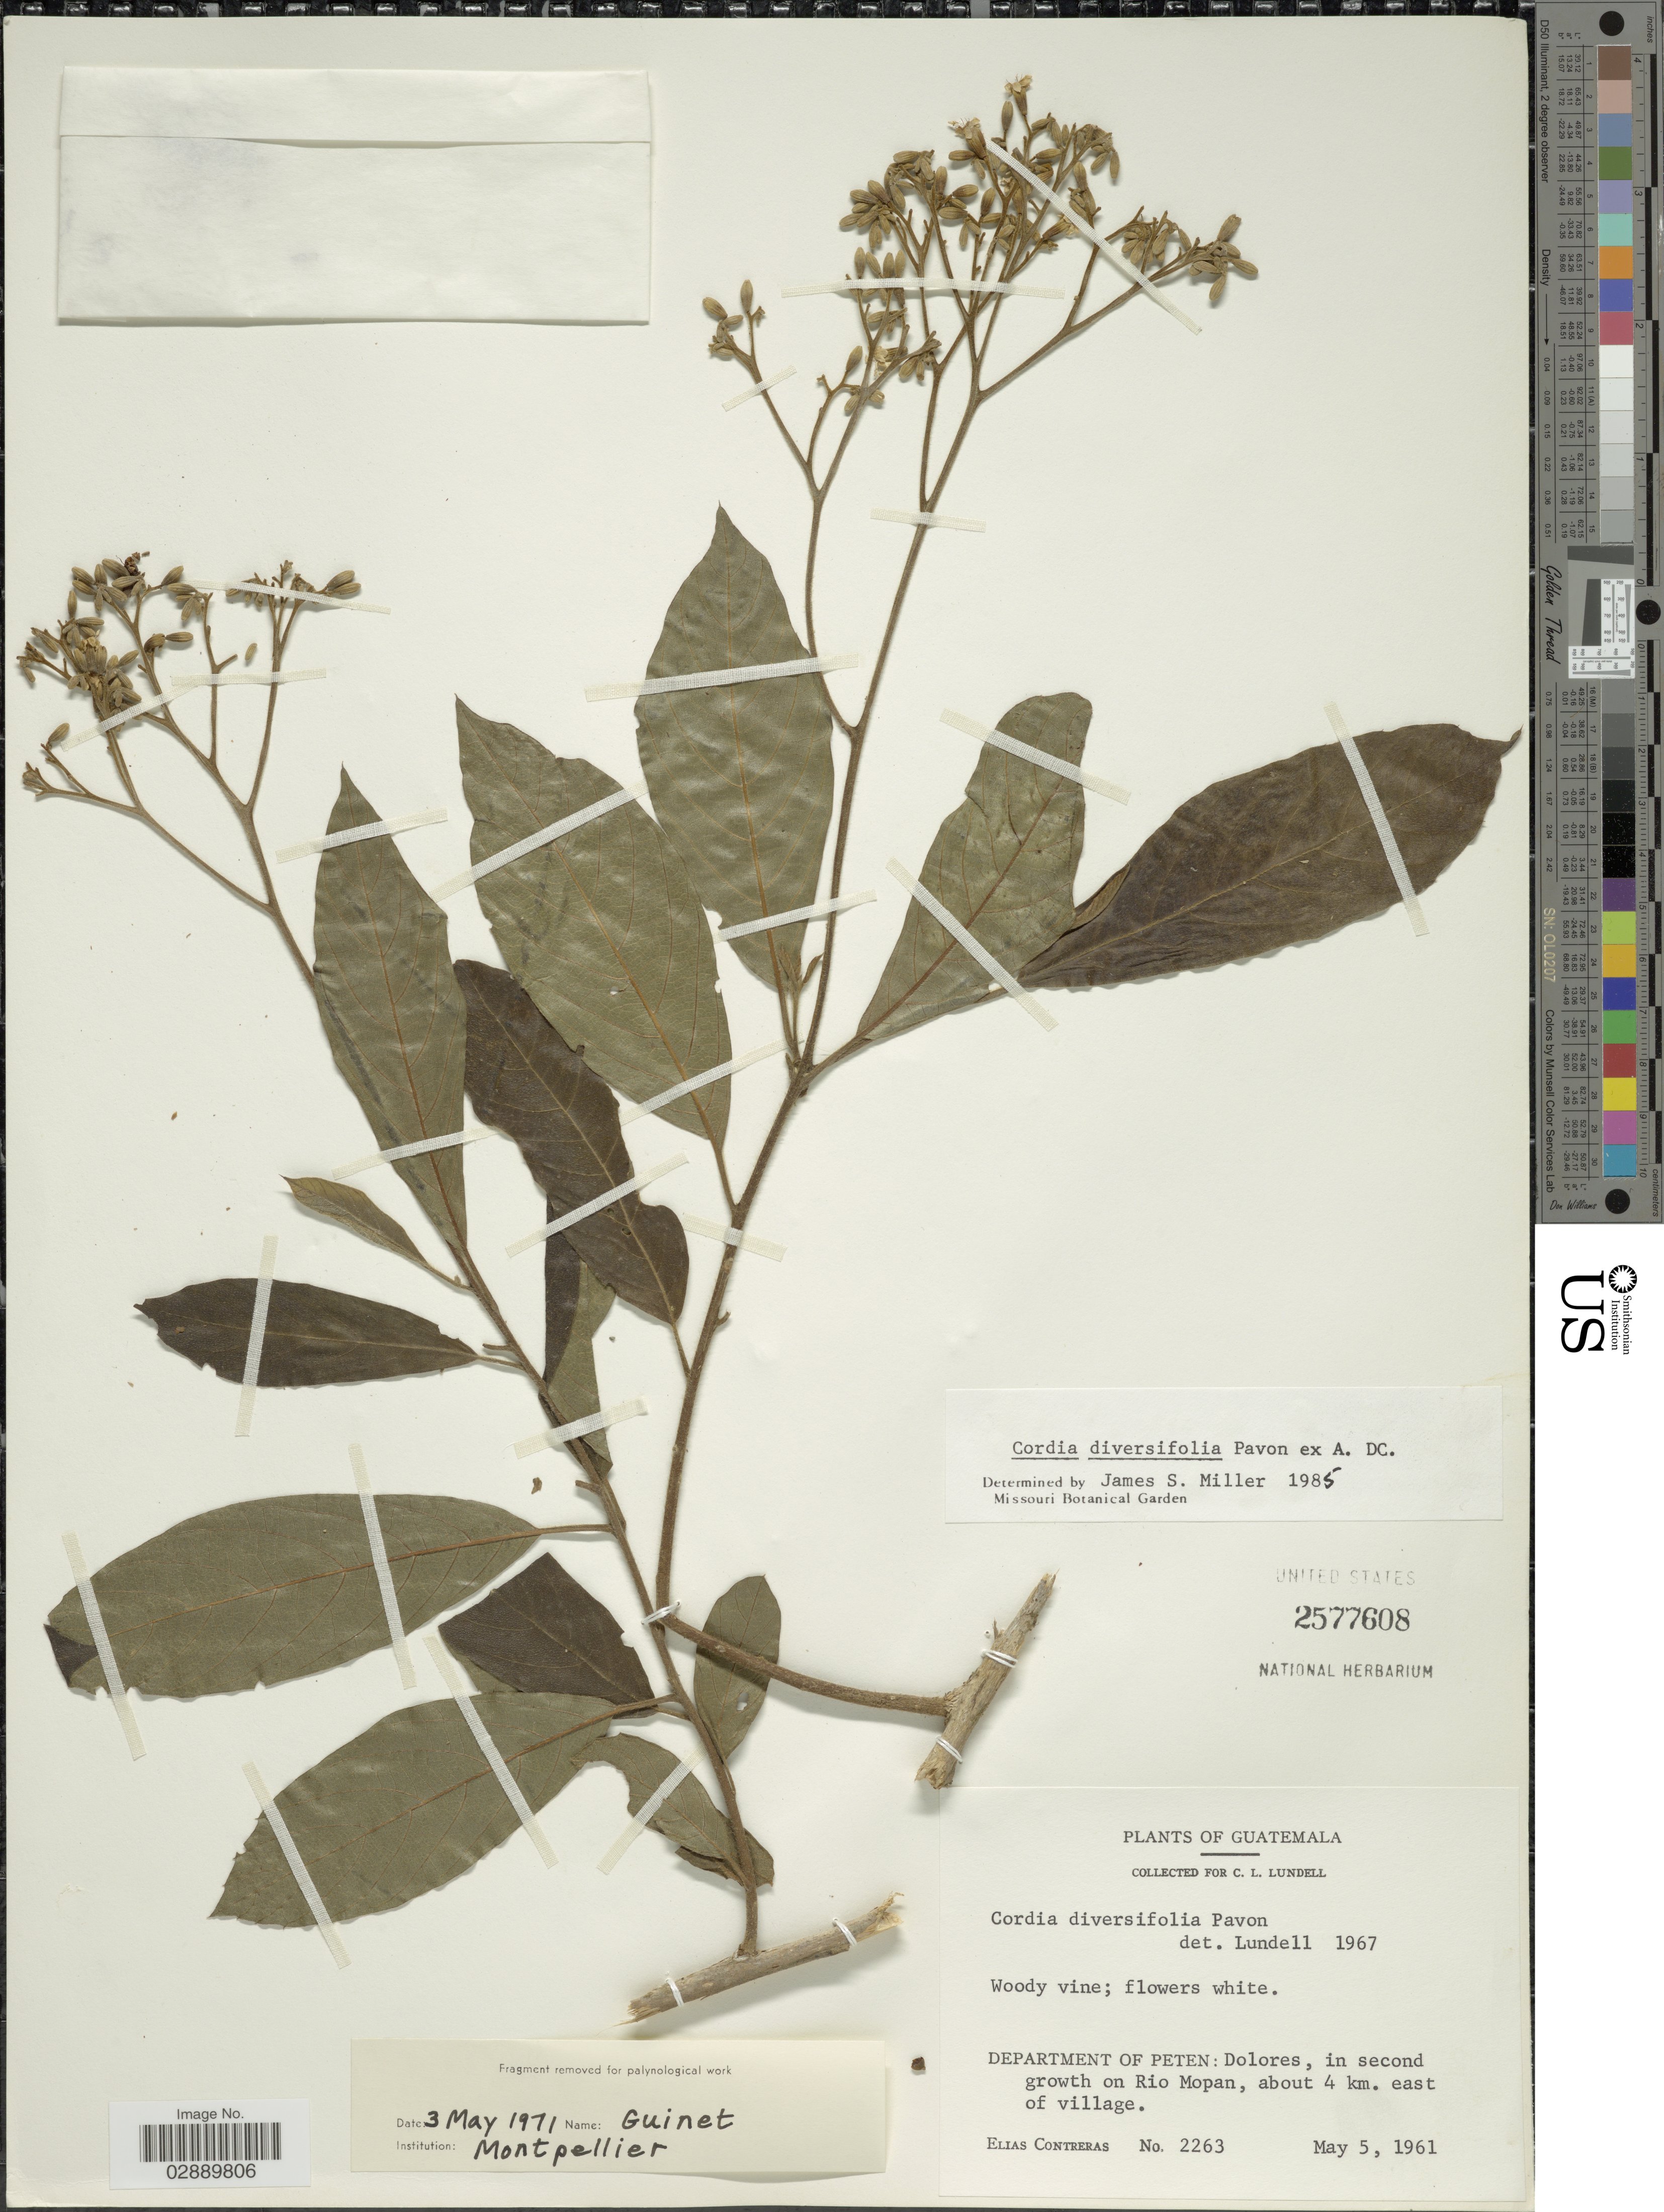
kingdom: Plantae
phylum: Tracheophyta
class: Magnoliopsida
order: Boraginales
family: Cordiaceae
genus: Cordia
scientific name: Cordia diversifolia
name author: Pav. ex DC.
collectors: E. Contreras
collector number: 2263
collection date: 1961-05-05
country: Guatemala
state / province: El Petén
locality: Department of Peten: Dolores, in second growth on Rio Mopan, about 4 km. east of village.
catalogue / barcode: US 2577608